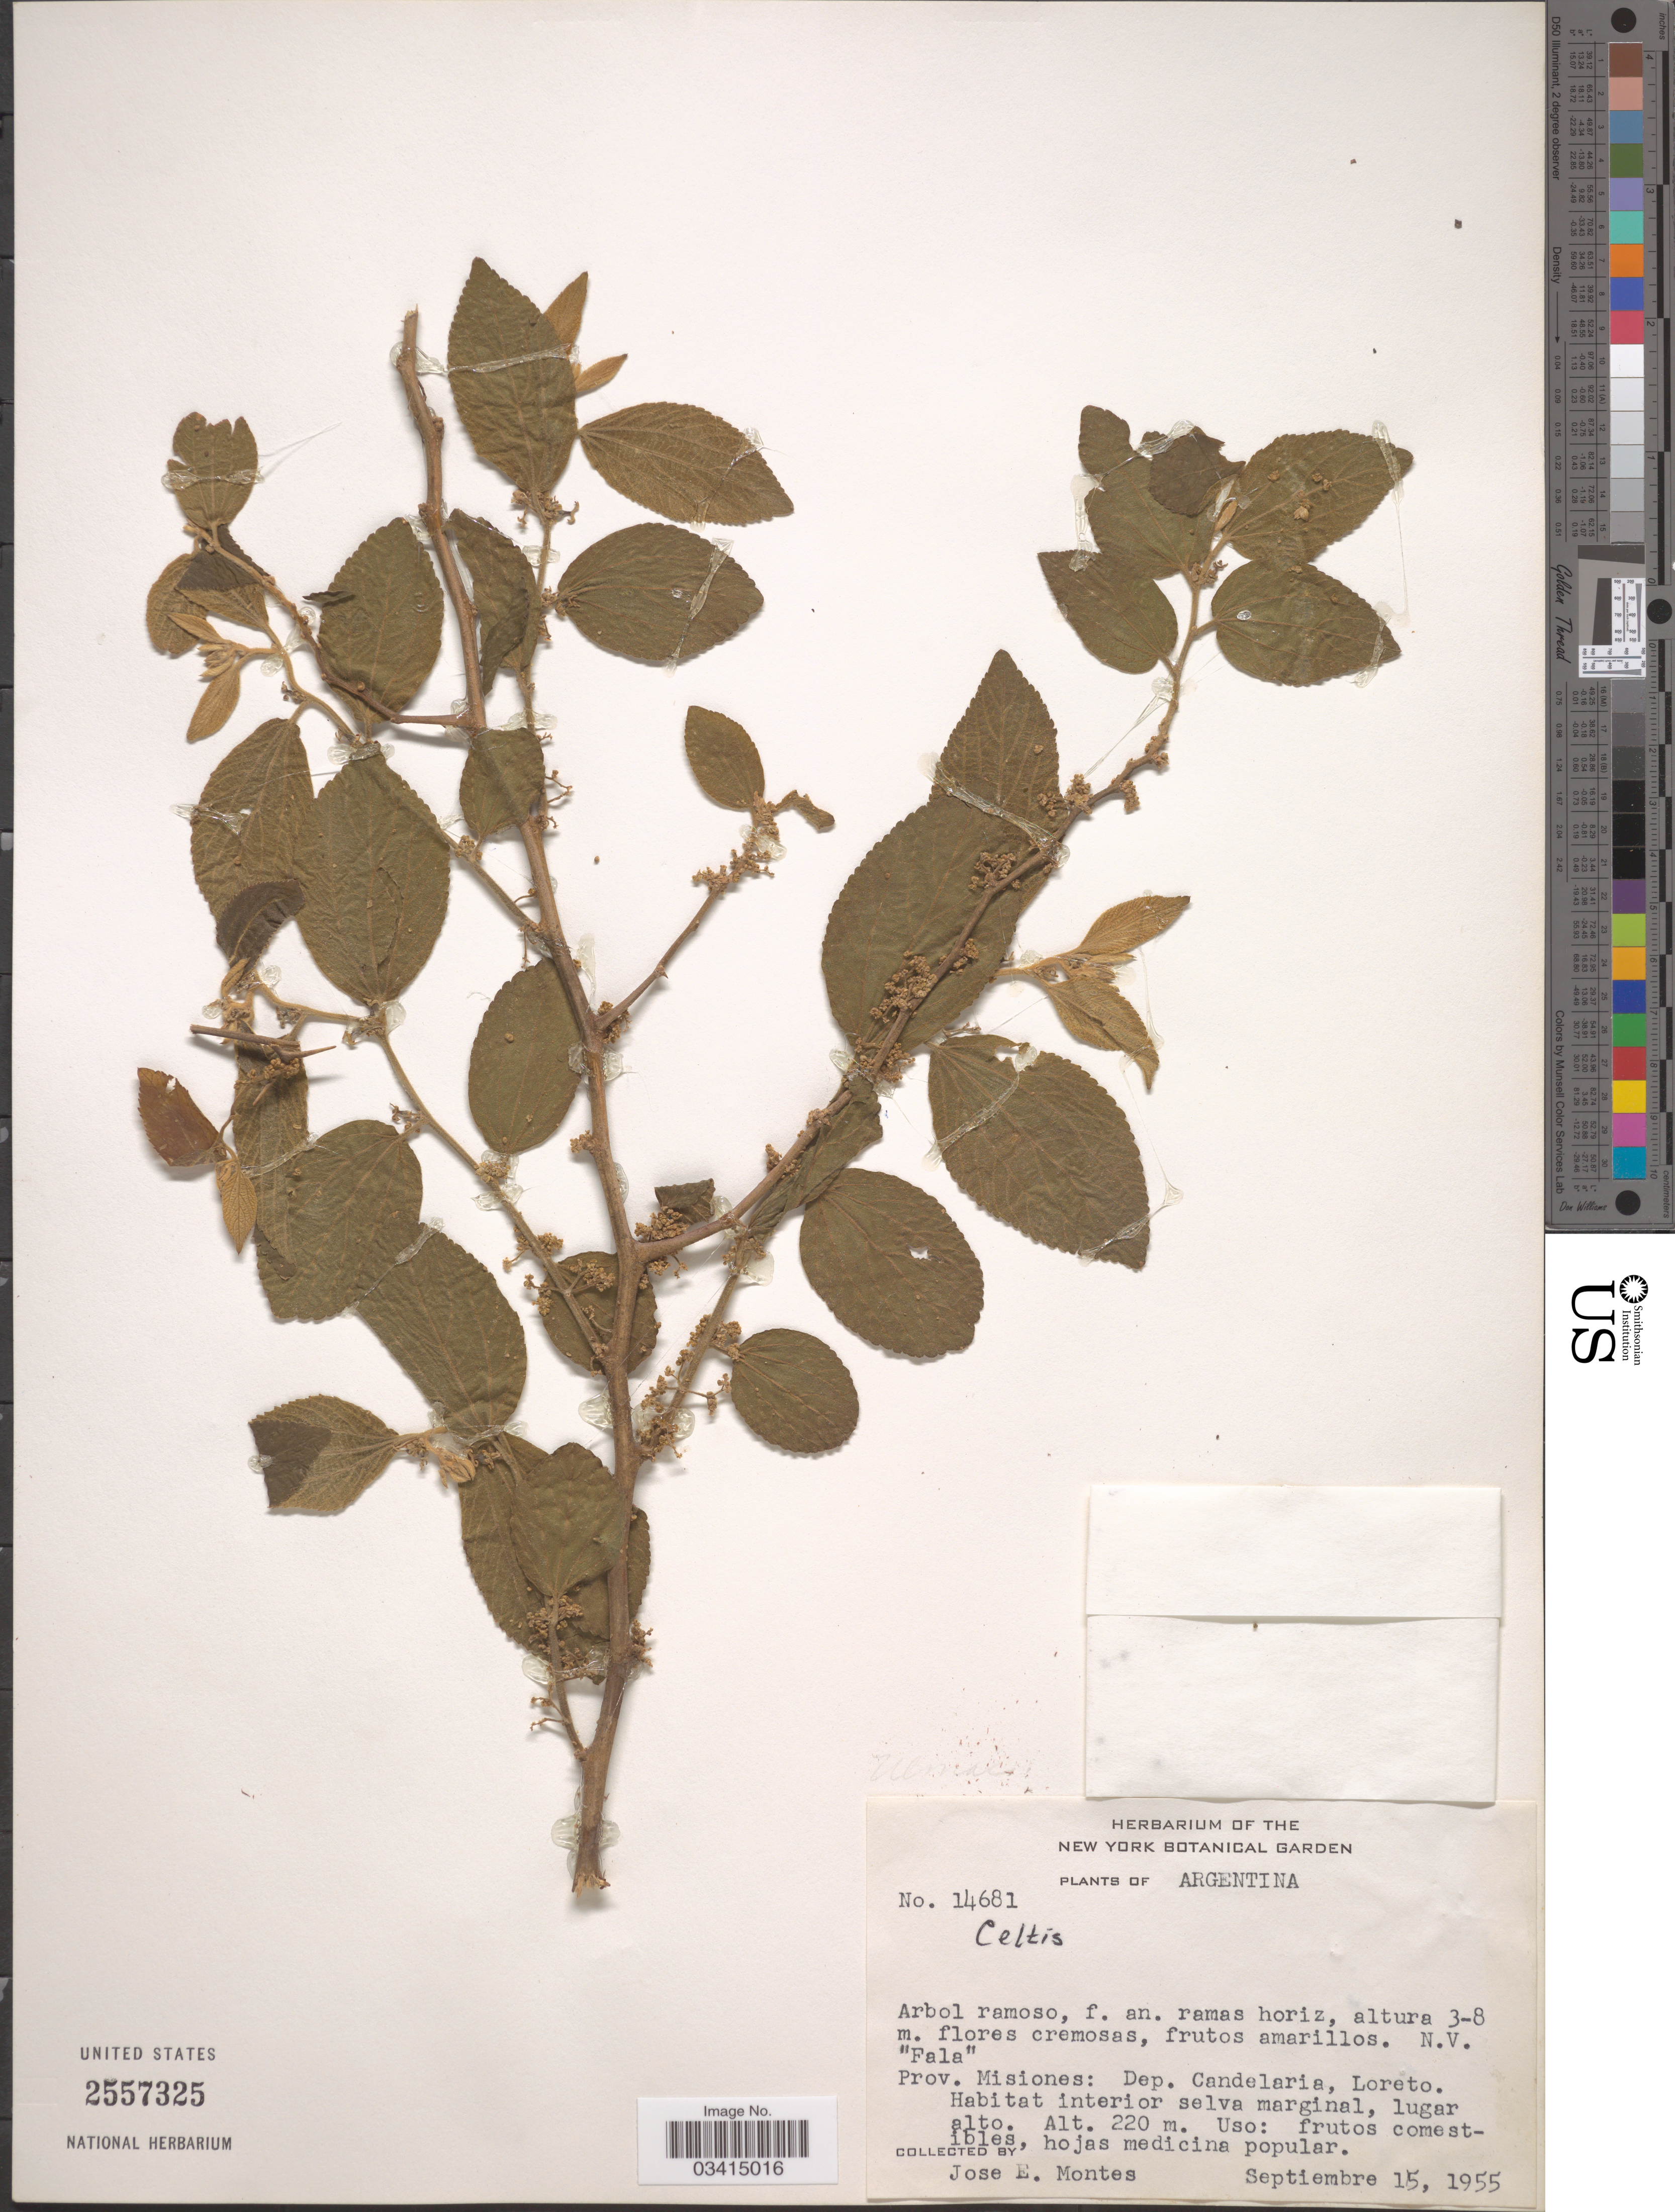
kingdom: Plantae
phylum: Tracheophyta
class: Magnoliopsida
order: Rosales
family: Cannabaceae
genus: Celtis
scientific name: Celtis sp.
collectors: J. E. Montes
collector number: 14681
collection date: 1955-09-15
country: Argentina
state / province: Misiones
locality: Dep. Candelaria, Loreto.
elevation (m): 220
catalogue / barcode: US 2557325